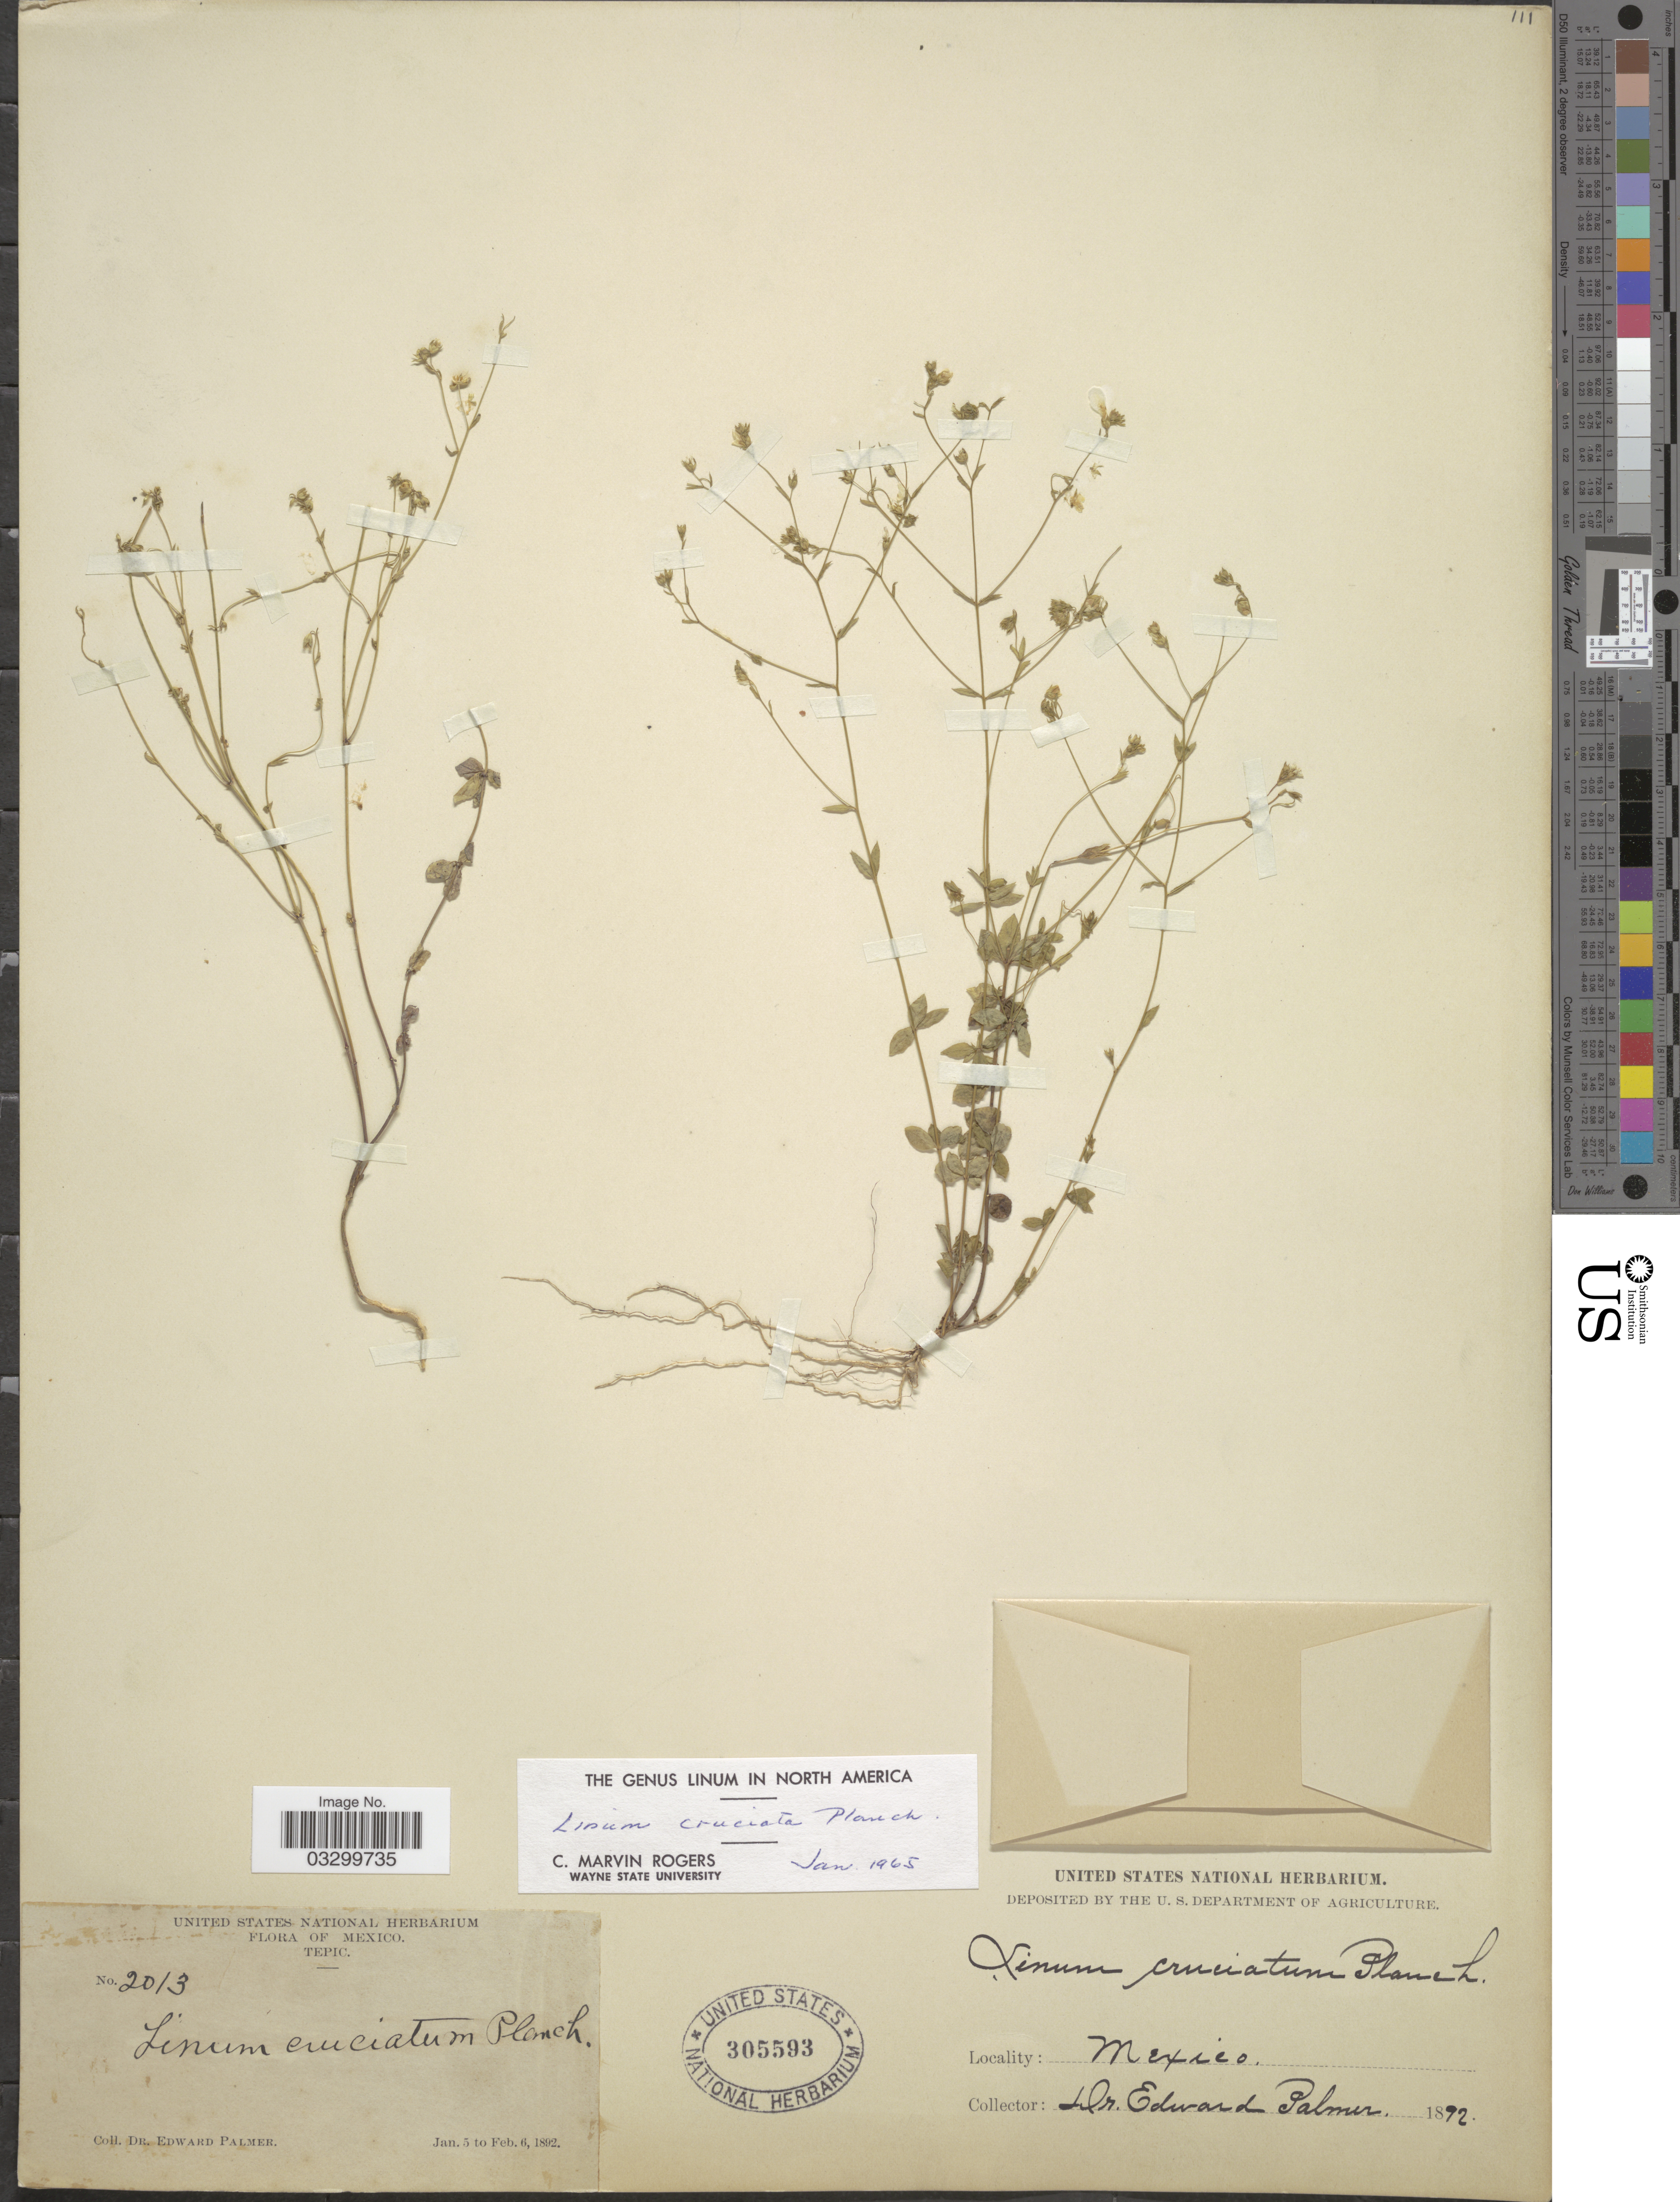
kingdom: Plantae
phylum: Tracheophyta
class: Magnoliopsida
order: Malpighiales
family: Linaceae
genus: Linum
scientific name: Linum cruciatum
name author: Planch.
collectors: E. Palmer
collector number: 2013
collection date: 1892-01-05/1892-02-06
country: Mexico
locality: Tepic.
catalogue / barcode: US 305593